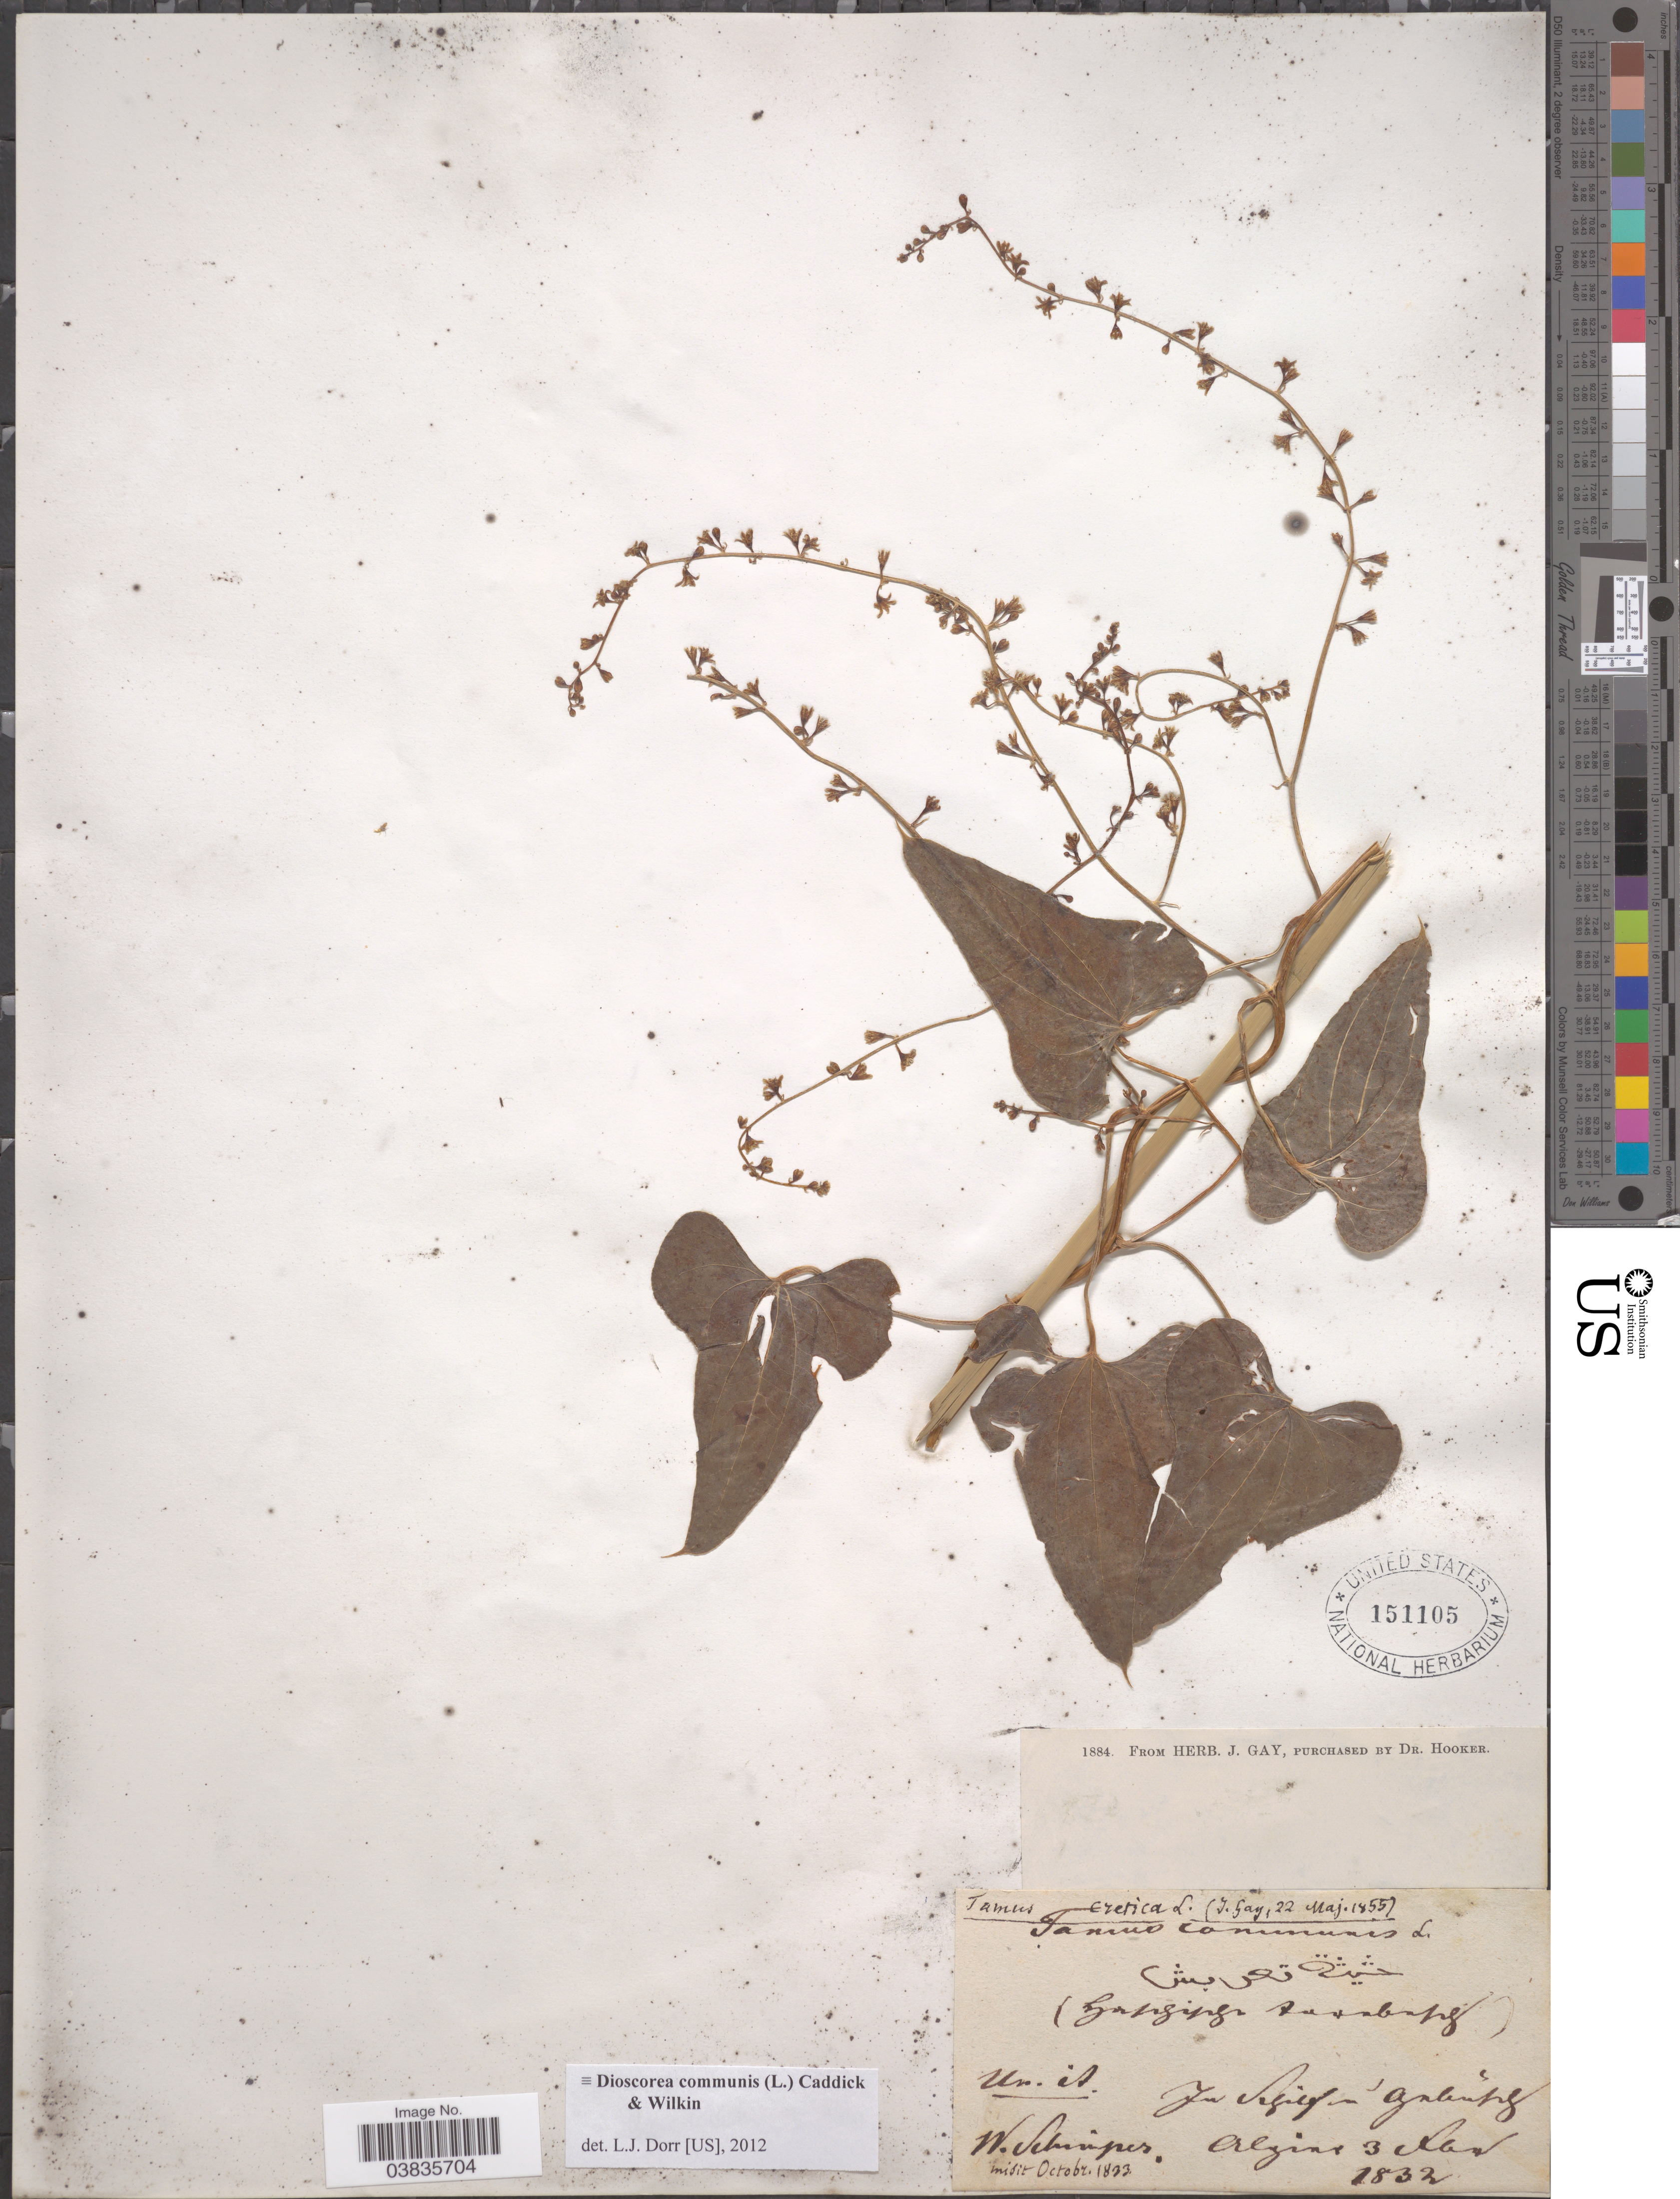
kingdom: Plantae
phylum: Tracheophyta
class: Liliopsida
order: Dioscoreales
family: Dioscoreaceae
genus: Dioscorea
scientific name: Dioscorea communis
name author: (L.) Caddick & Wilkin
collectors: W. Schimper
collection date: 1832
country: Algeria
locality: Algier [interpreted]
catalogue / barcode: US 151105